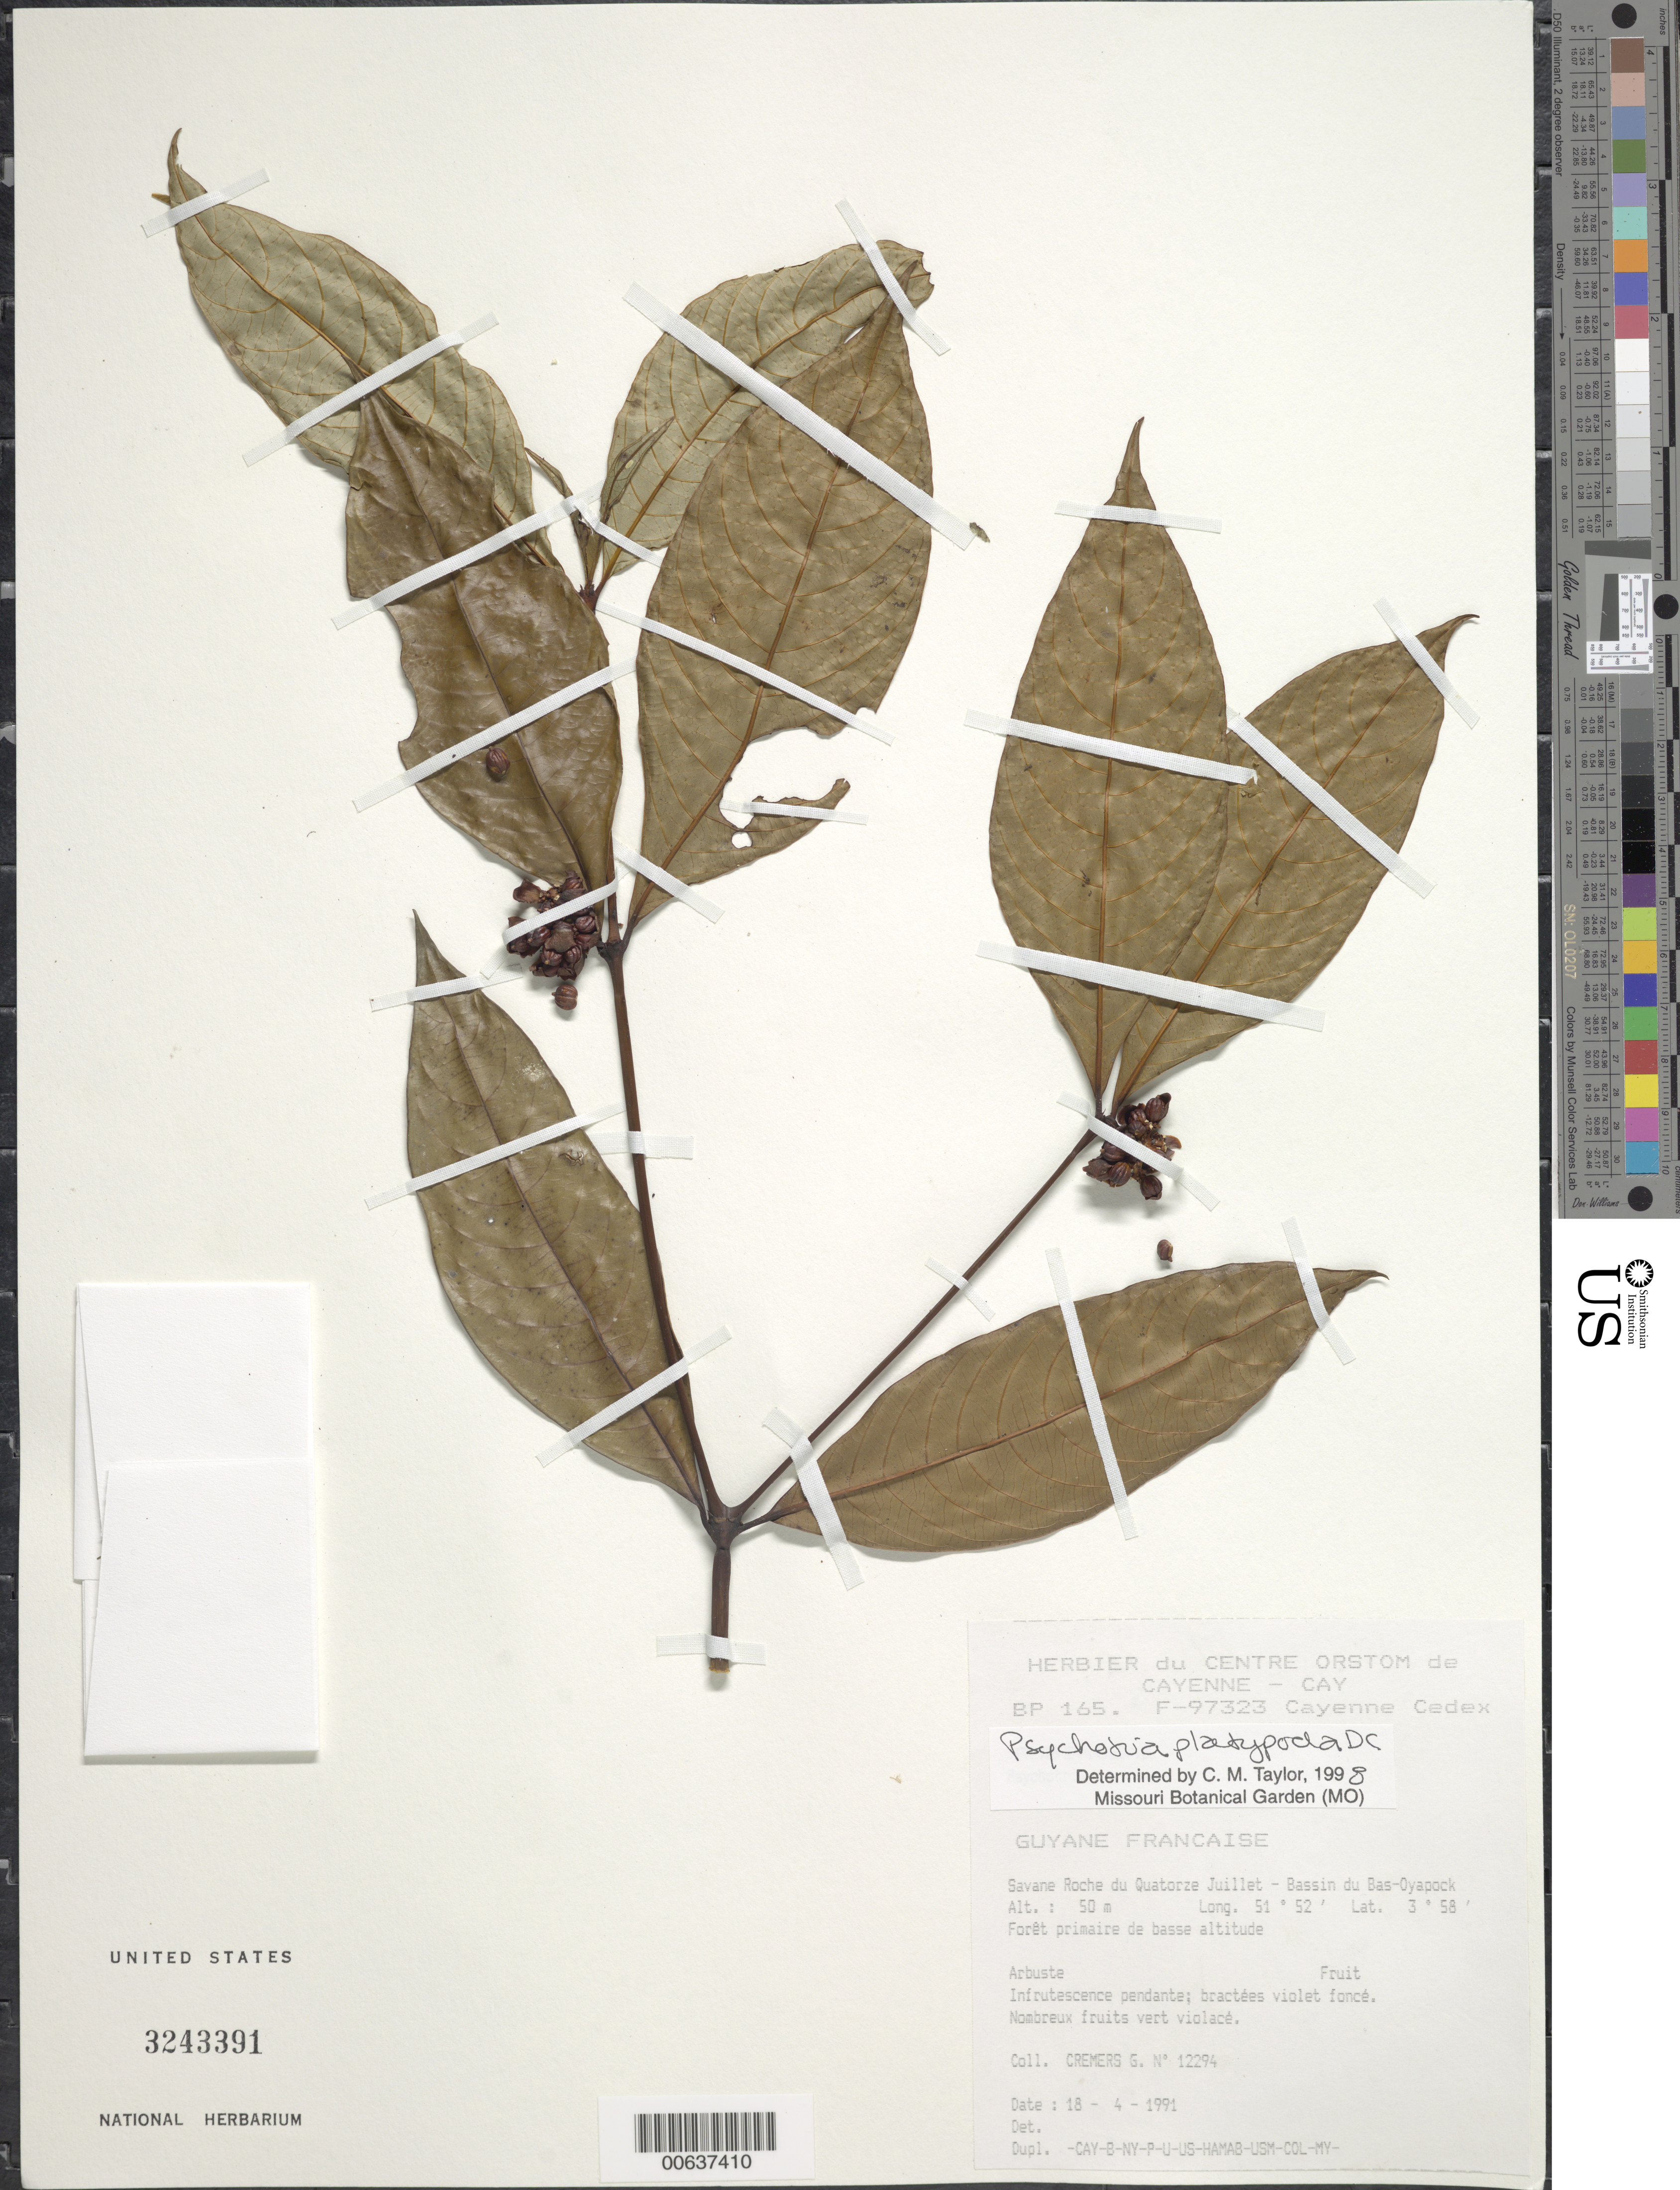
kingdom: Plantae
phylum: Tracheophyta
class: Magnoliopsida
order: Gentianales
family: Rubiaceae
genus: Palicourea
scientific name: Palicourea dichotoma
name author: (Rudge) Delprete & J.H. Kirkbr.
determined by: Kirkbride, J. H., Jr.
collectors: G. Cremers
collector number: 12294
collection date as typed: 18-Apr-91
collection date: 1991-04-18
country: French Guiana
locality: Savane Roche du Quatorze Juillet, Bassin du Bas-Oyapock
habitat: Foret primaire de basse altitude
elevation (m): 50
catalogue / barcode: US 3243391